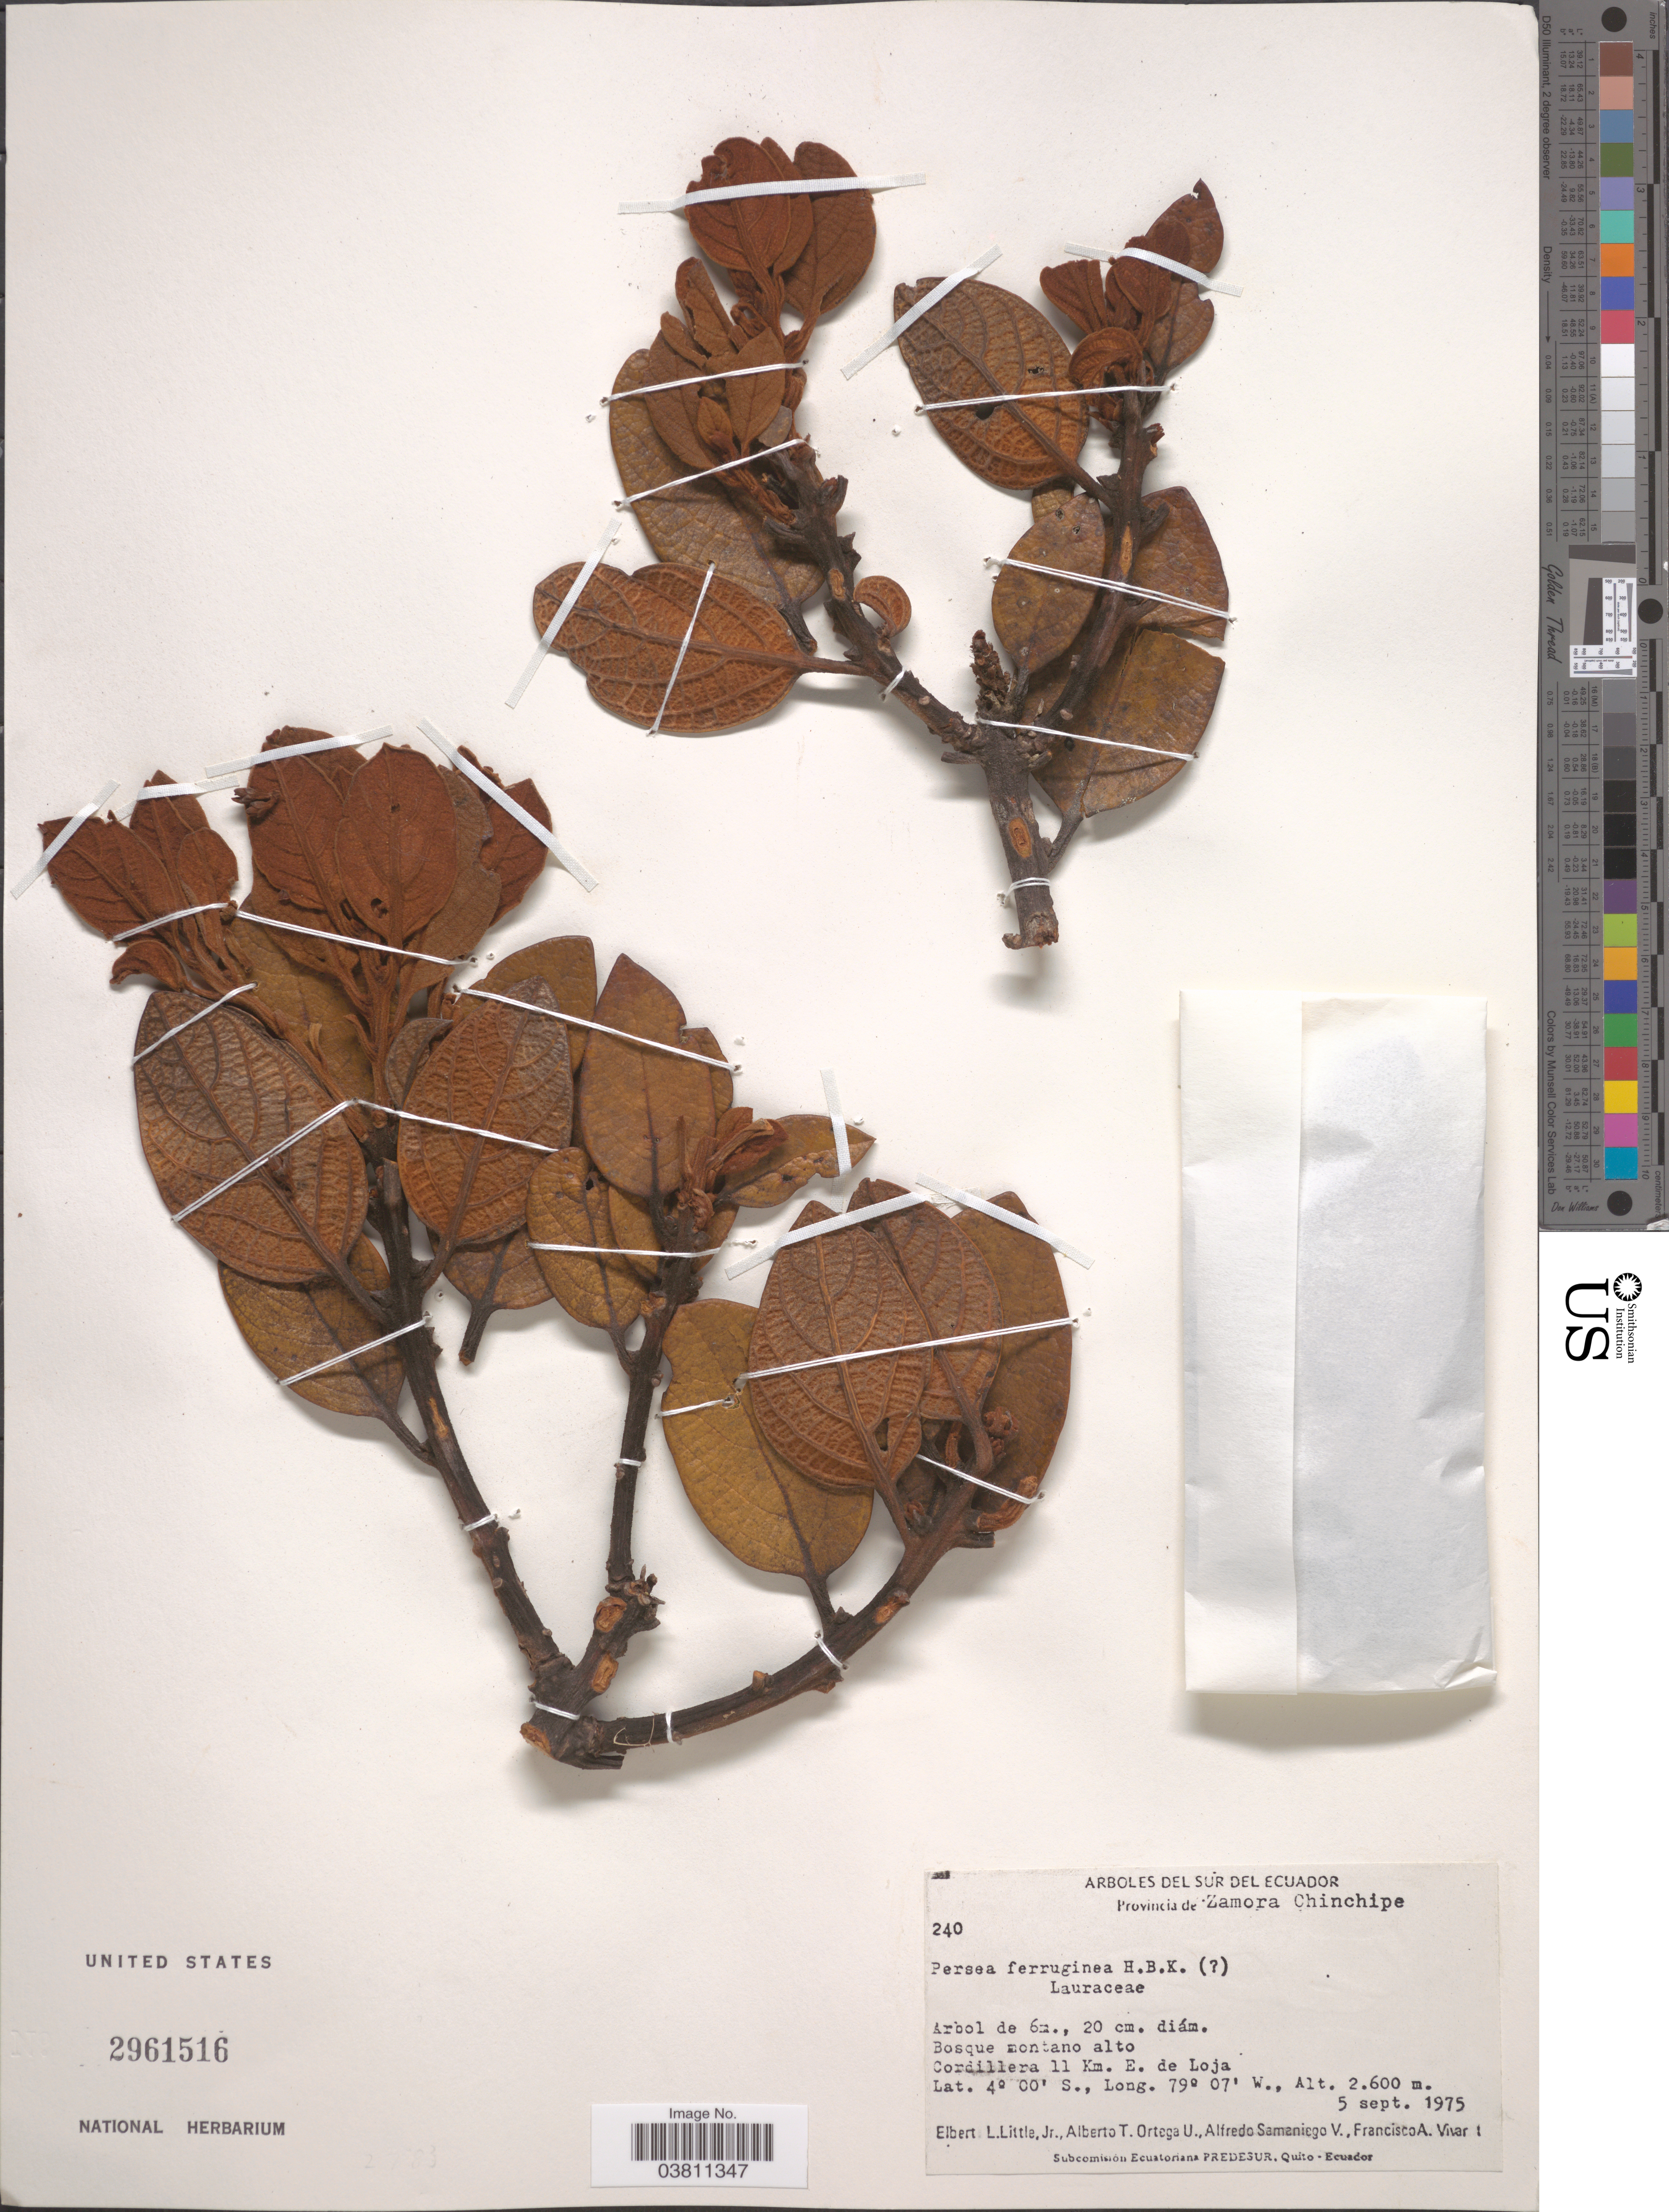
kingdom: Plantae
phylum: Tracheophyta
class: Magnoliopsida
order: Laurales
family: Lauraceae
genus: Persea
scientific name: Persea ferruginea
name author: Kunth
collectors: E. L. Little, A. T. Ortega U., A. Samaniego V. & F. A. Vivar C.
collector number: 240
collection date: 1975-09-05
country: Ecuador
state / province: Zamora-Chinchipe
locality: Sur del Ecuador. Bosque montano alto Cordillera 11 Km. E. de Loja.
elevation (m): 2600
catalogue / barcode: US 2961516